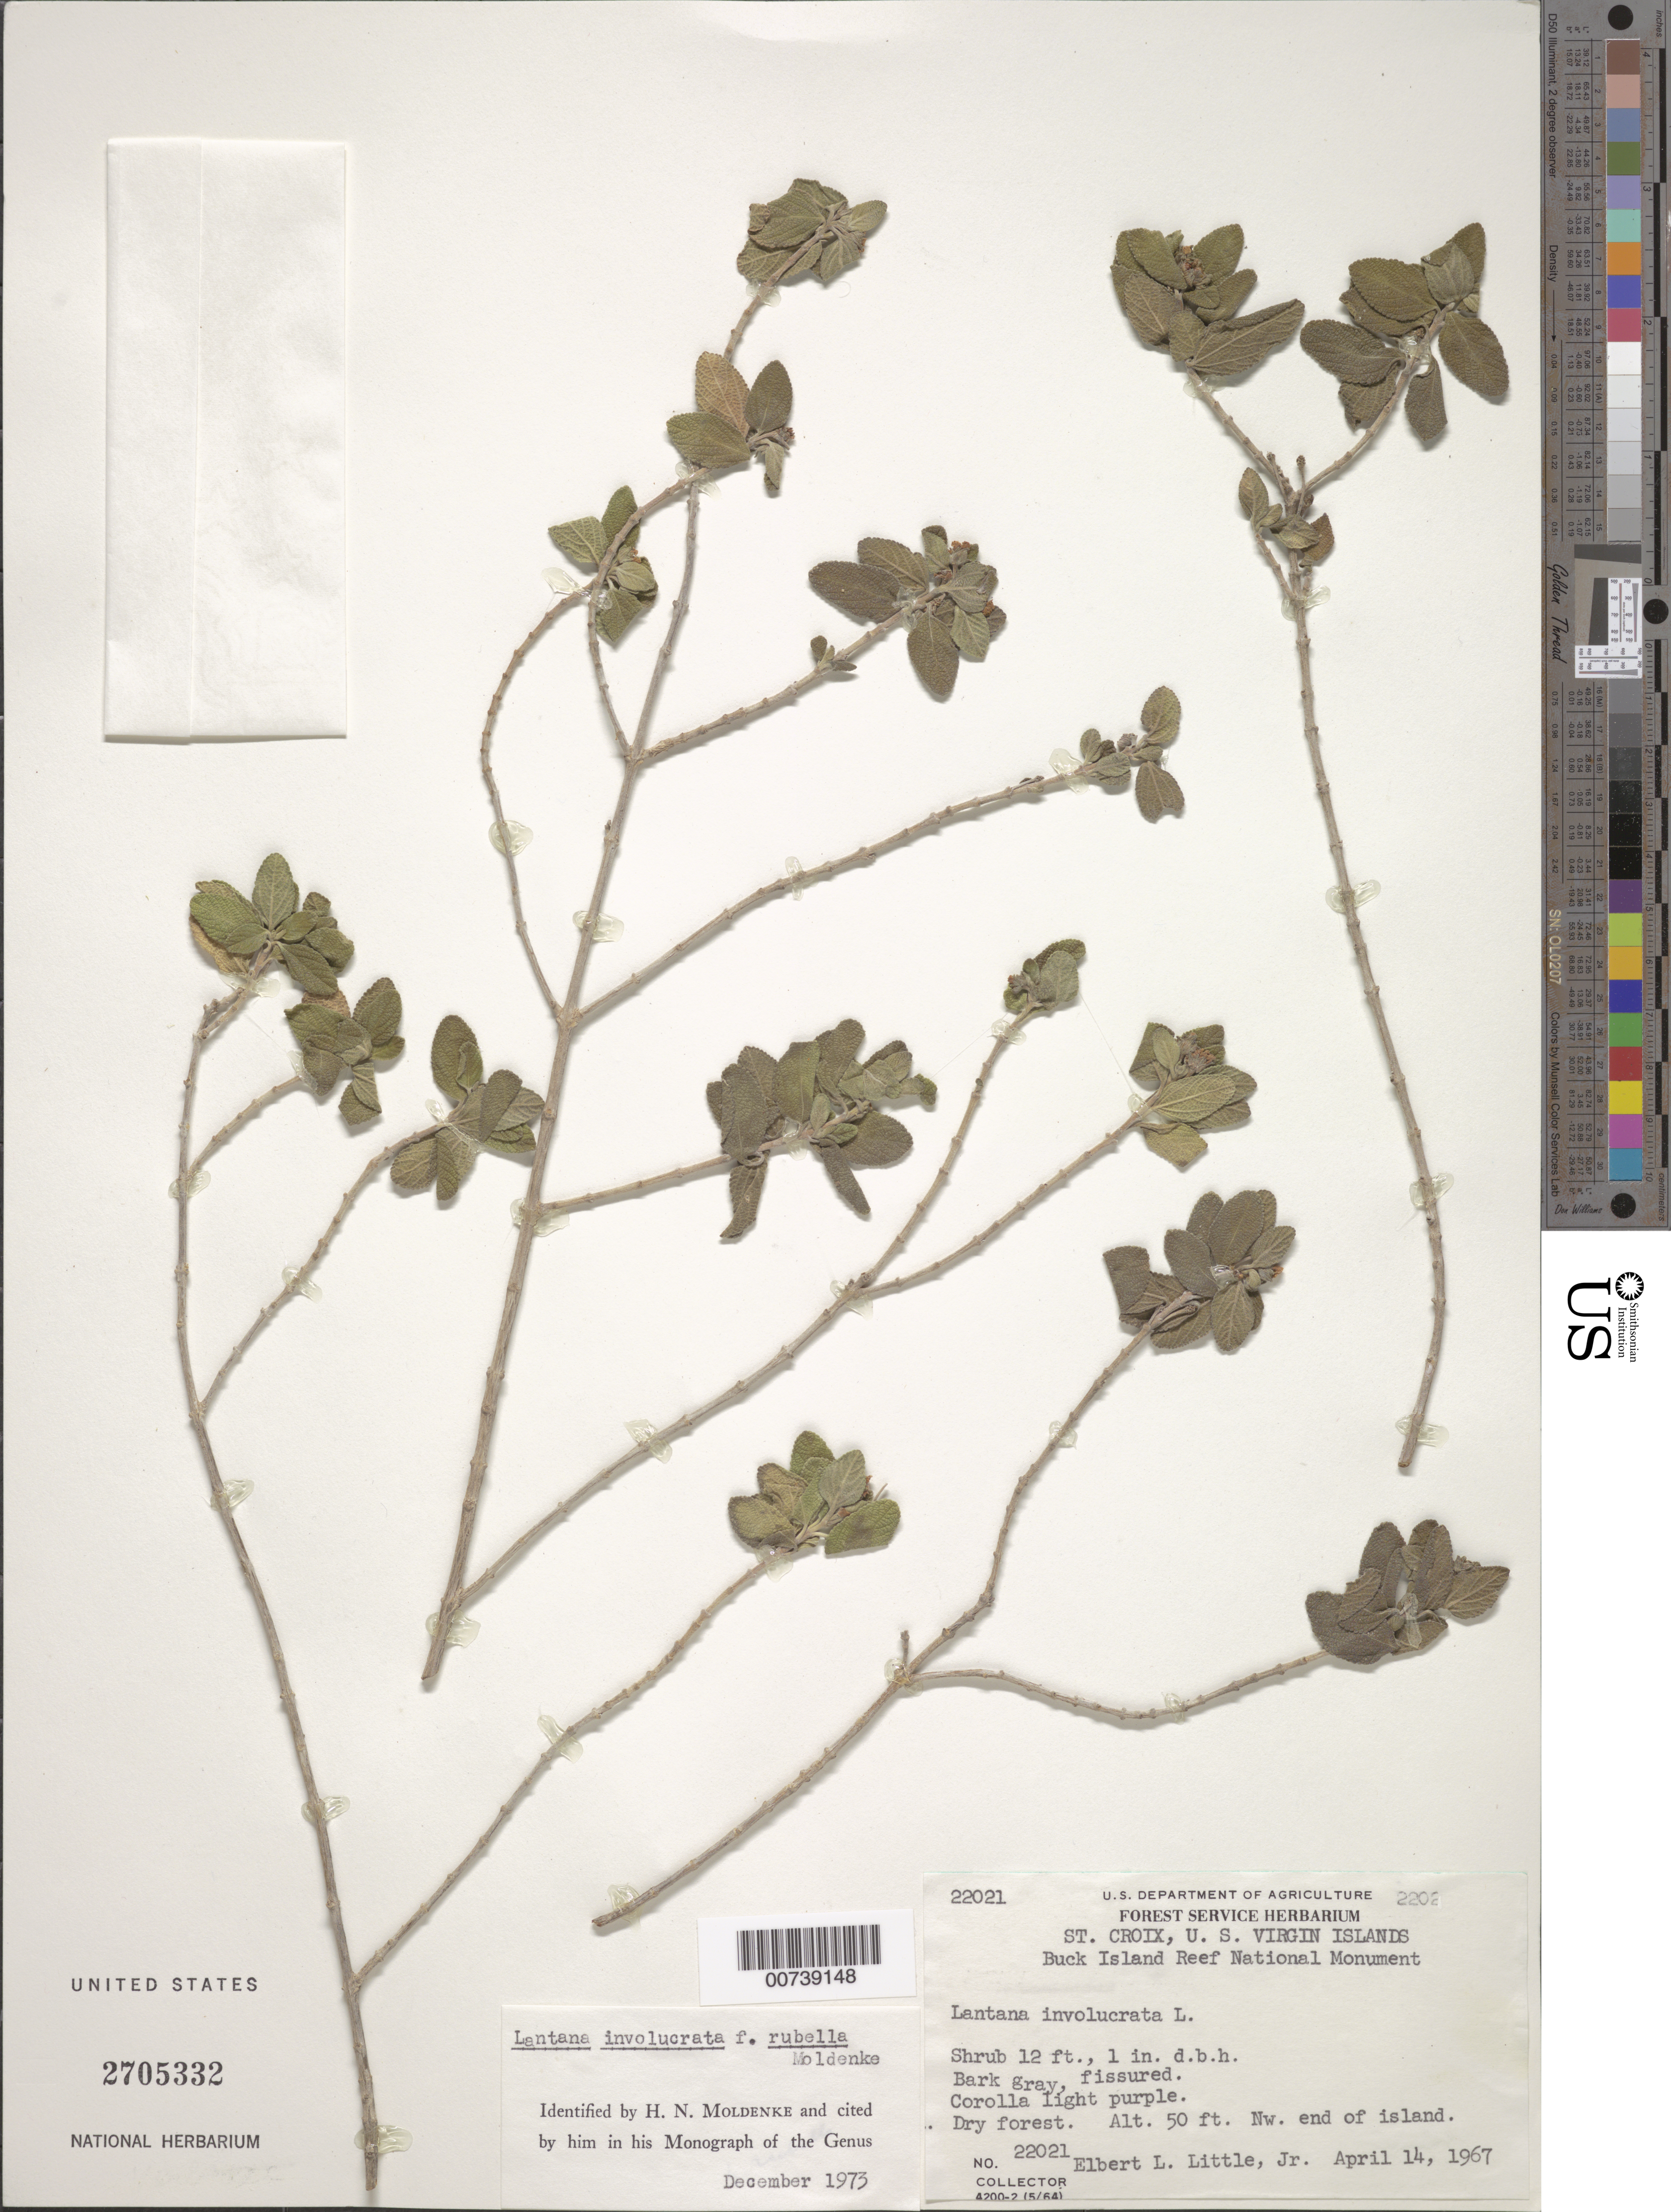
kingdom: Plantae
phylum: Tracheophyta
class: Magnoliopsida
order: Lamiales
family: Verbenaceae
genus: Lantana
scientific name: Lantana involucrata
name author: L.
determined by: Moldenke, H. N.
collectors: E. L. Little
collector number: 22021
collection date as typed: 14 Apr 1967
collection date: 1967-04-14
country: U.S. Virgin Islands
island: St. Croix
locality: Buck Island Reef National Monument. NW end of island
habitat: Dry forest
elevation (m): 15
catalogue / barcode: US 2705332